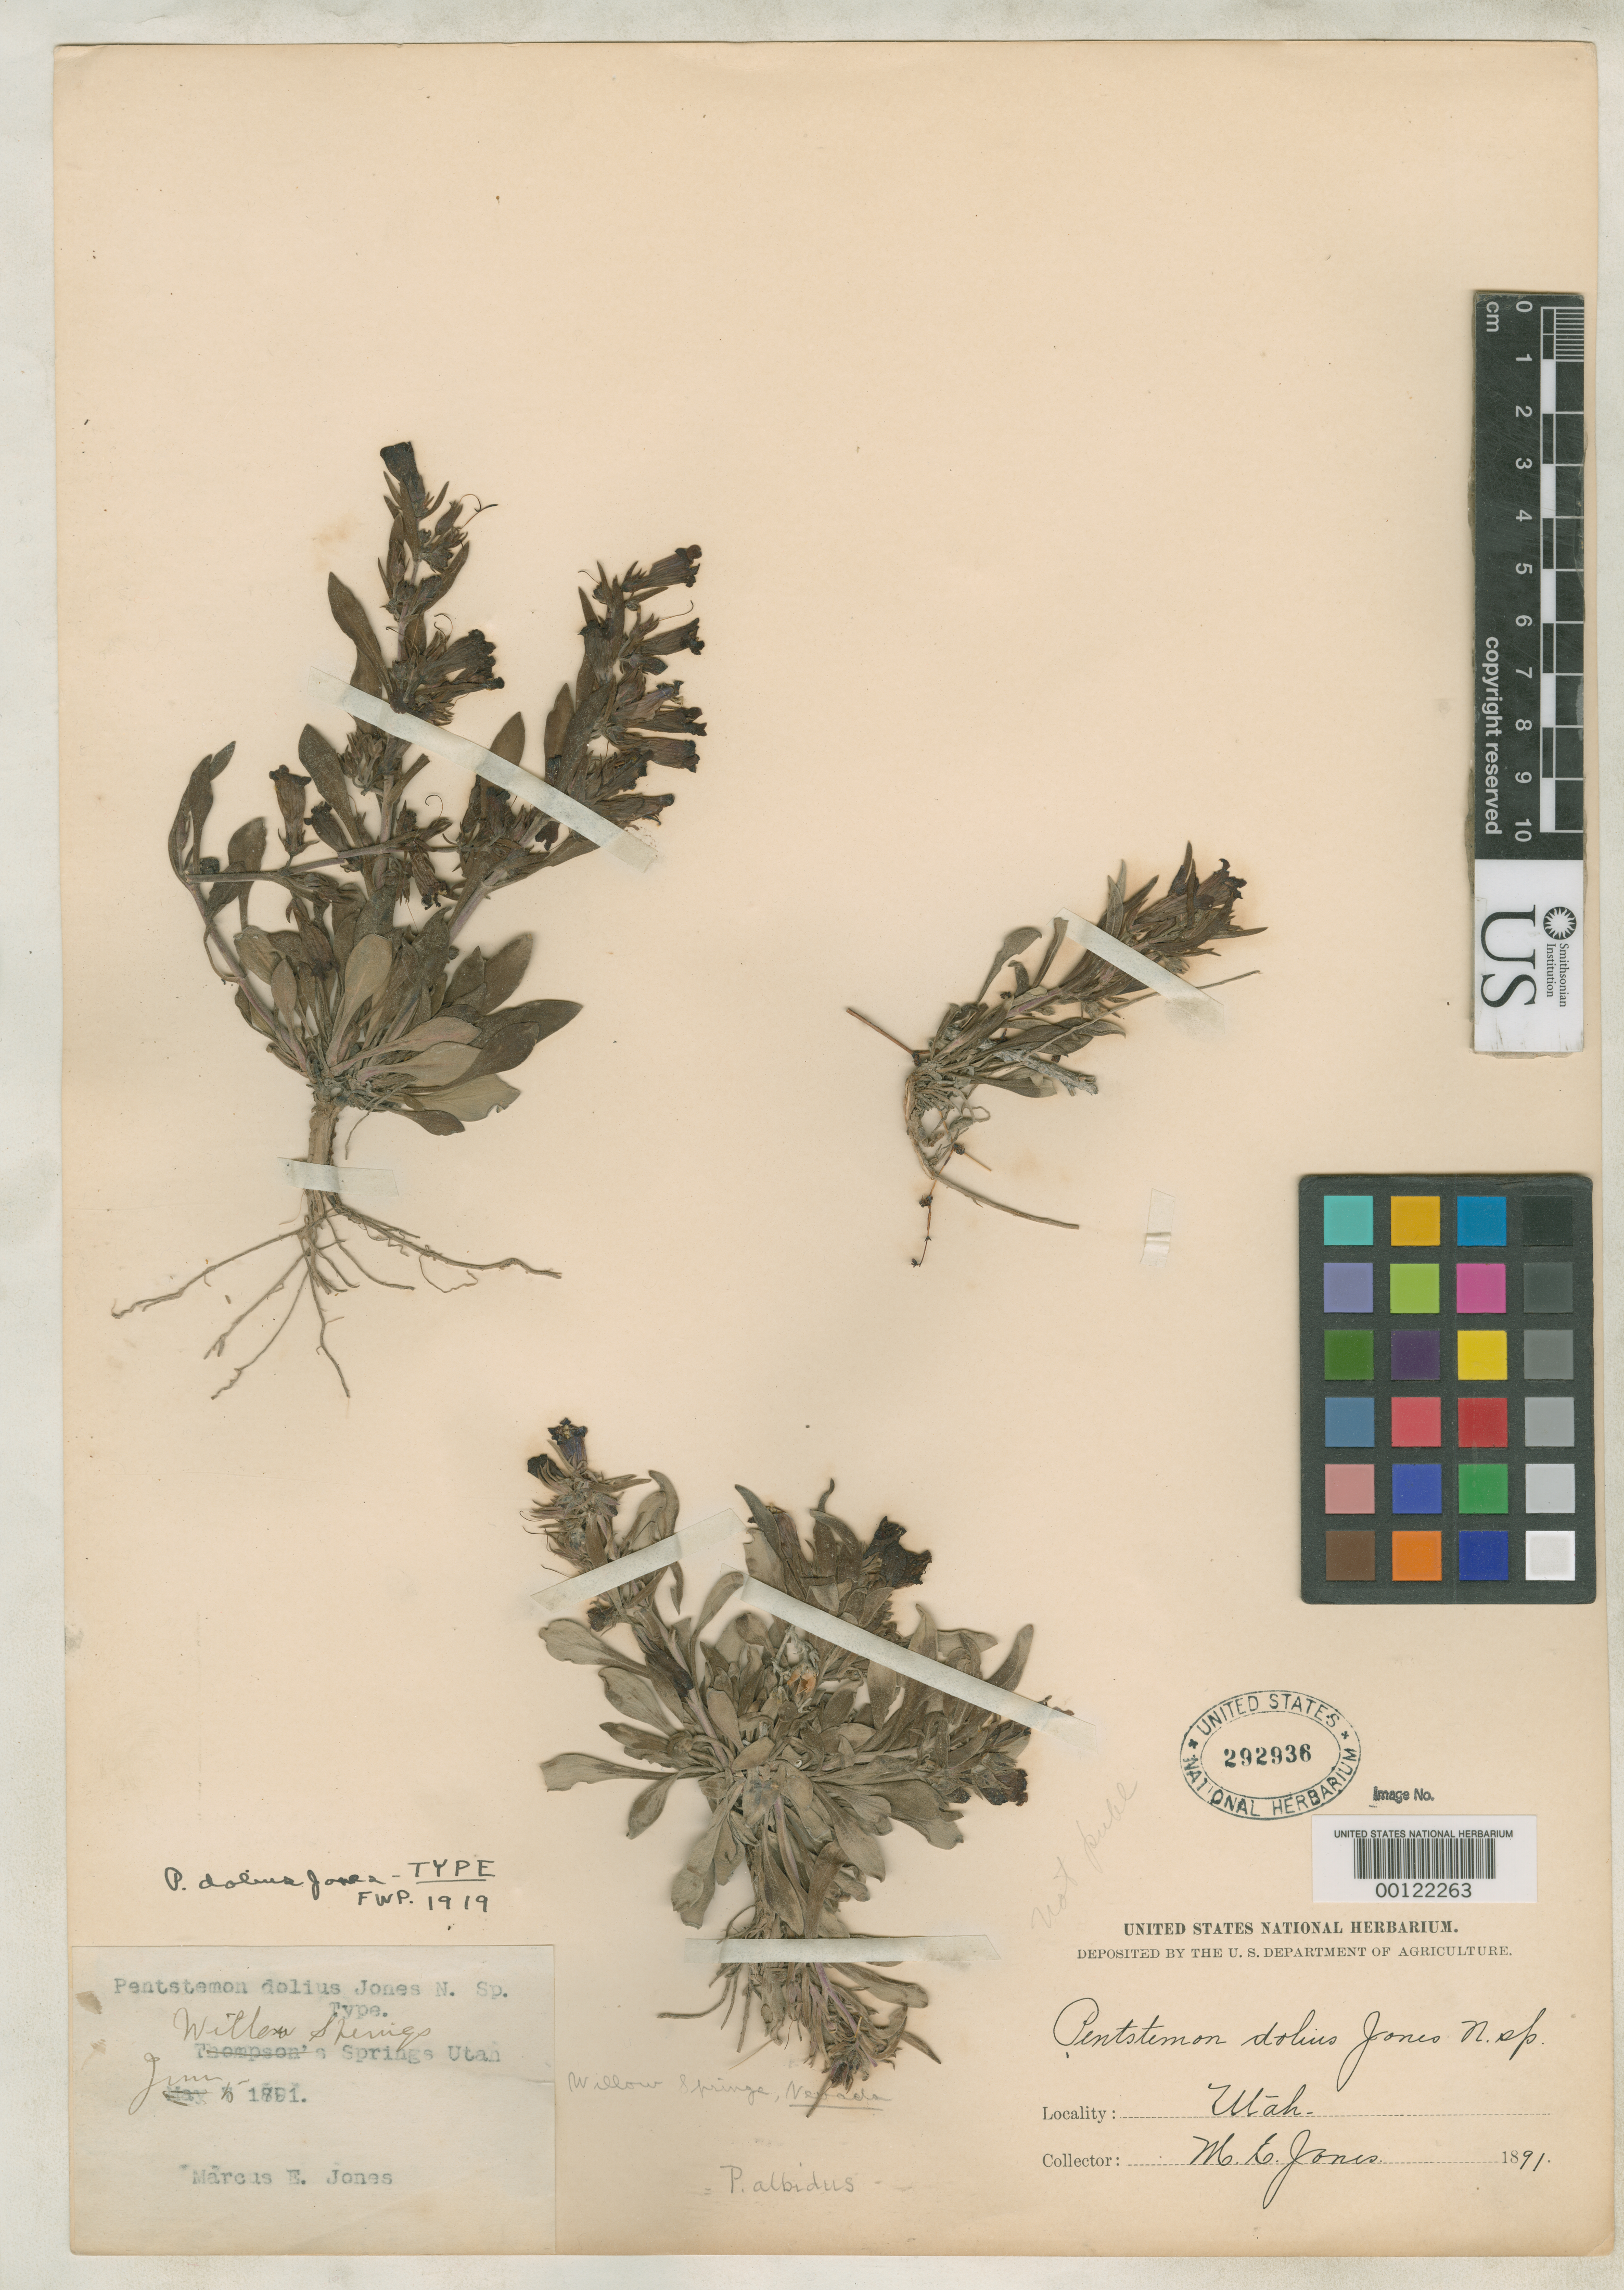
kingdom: Plantae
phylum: Tracheophyta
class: Magnoliopsida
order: Lamiales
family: Plantaginaceae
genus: Penstemon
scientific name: Penstemon dolius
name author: M.E. Jones & Pennell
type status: Holotype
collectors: M. E. Jones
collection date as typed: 05 Jun 1891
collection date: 1891-06-05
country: United States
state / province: Nevada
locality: Willow Springs.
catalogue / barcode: US 292936